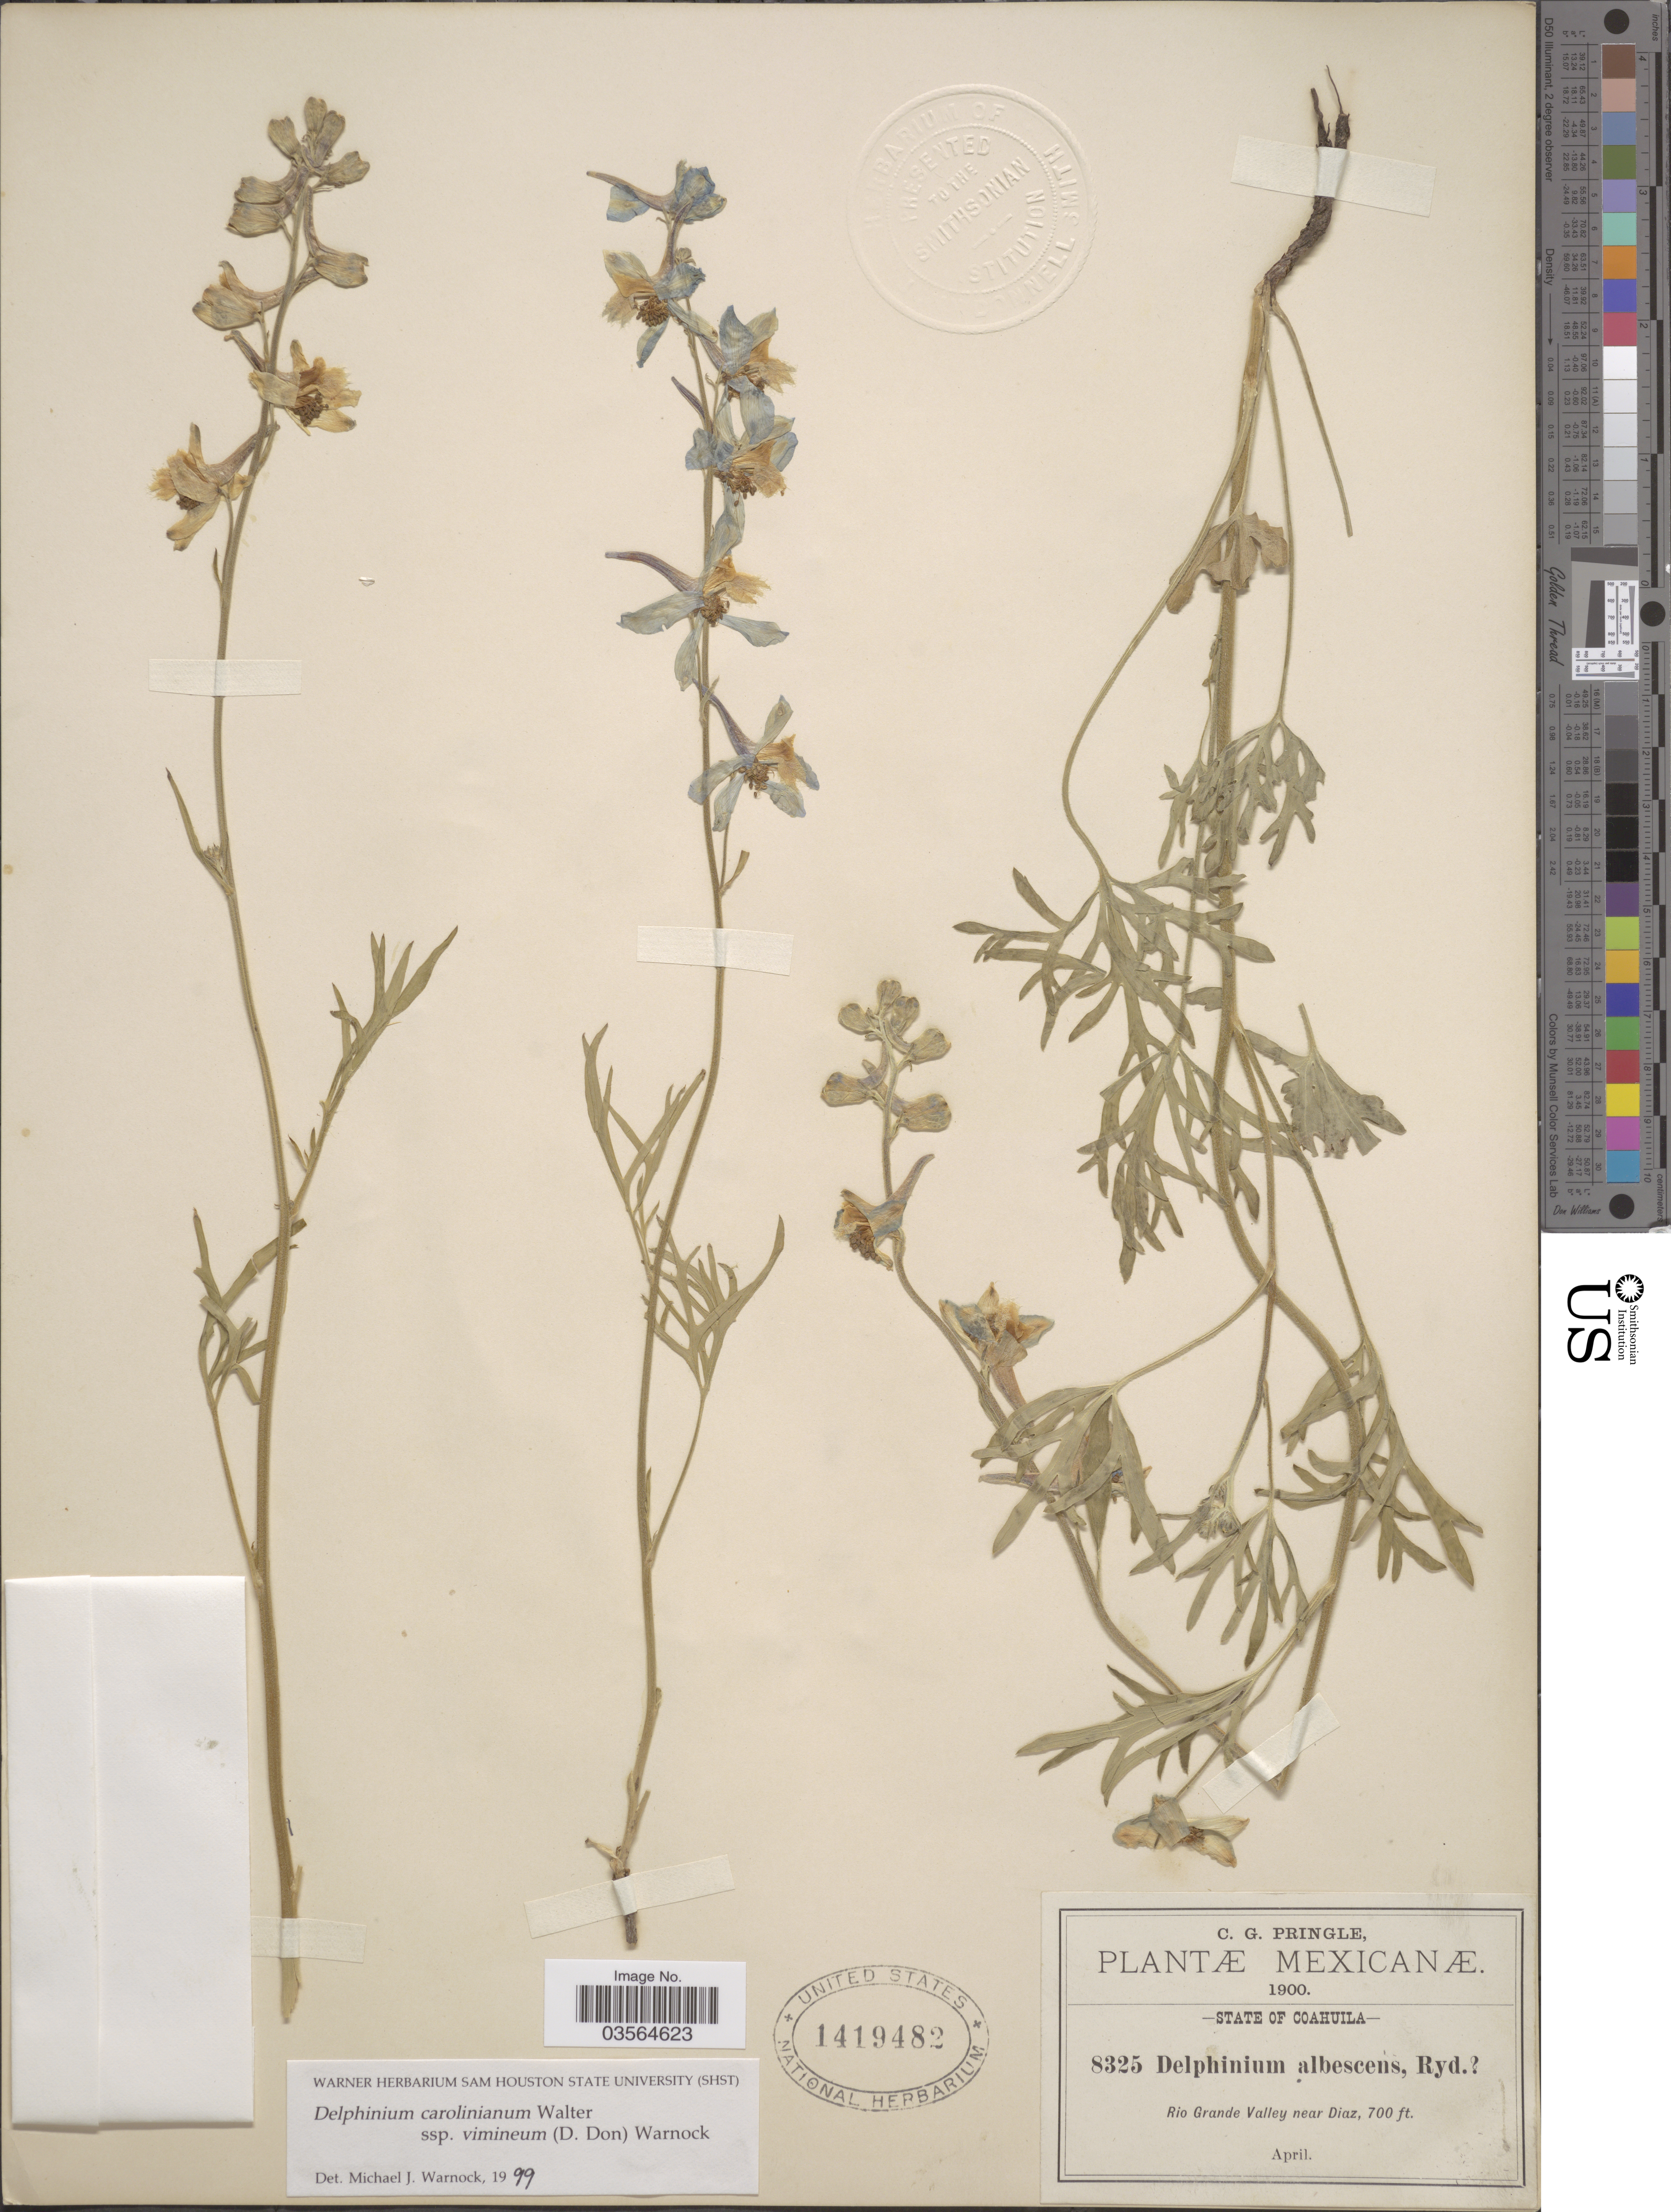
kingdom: Plantae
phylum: Tracheophyta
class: Magnoliopsida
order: Ranunculales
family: Ranunculaceae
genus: Delphinium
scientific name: Delphinium carolinianum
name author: Walter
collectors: C. G. Pringle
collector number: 8325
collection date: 1900-04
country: Mexico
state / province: Coahuila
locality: Rio Grande Valley near Diaz.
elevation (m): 213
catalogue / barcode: US 1419482